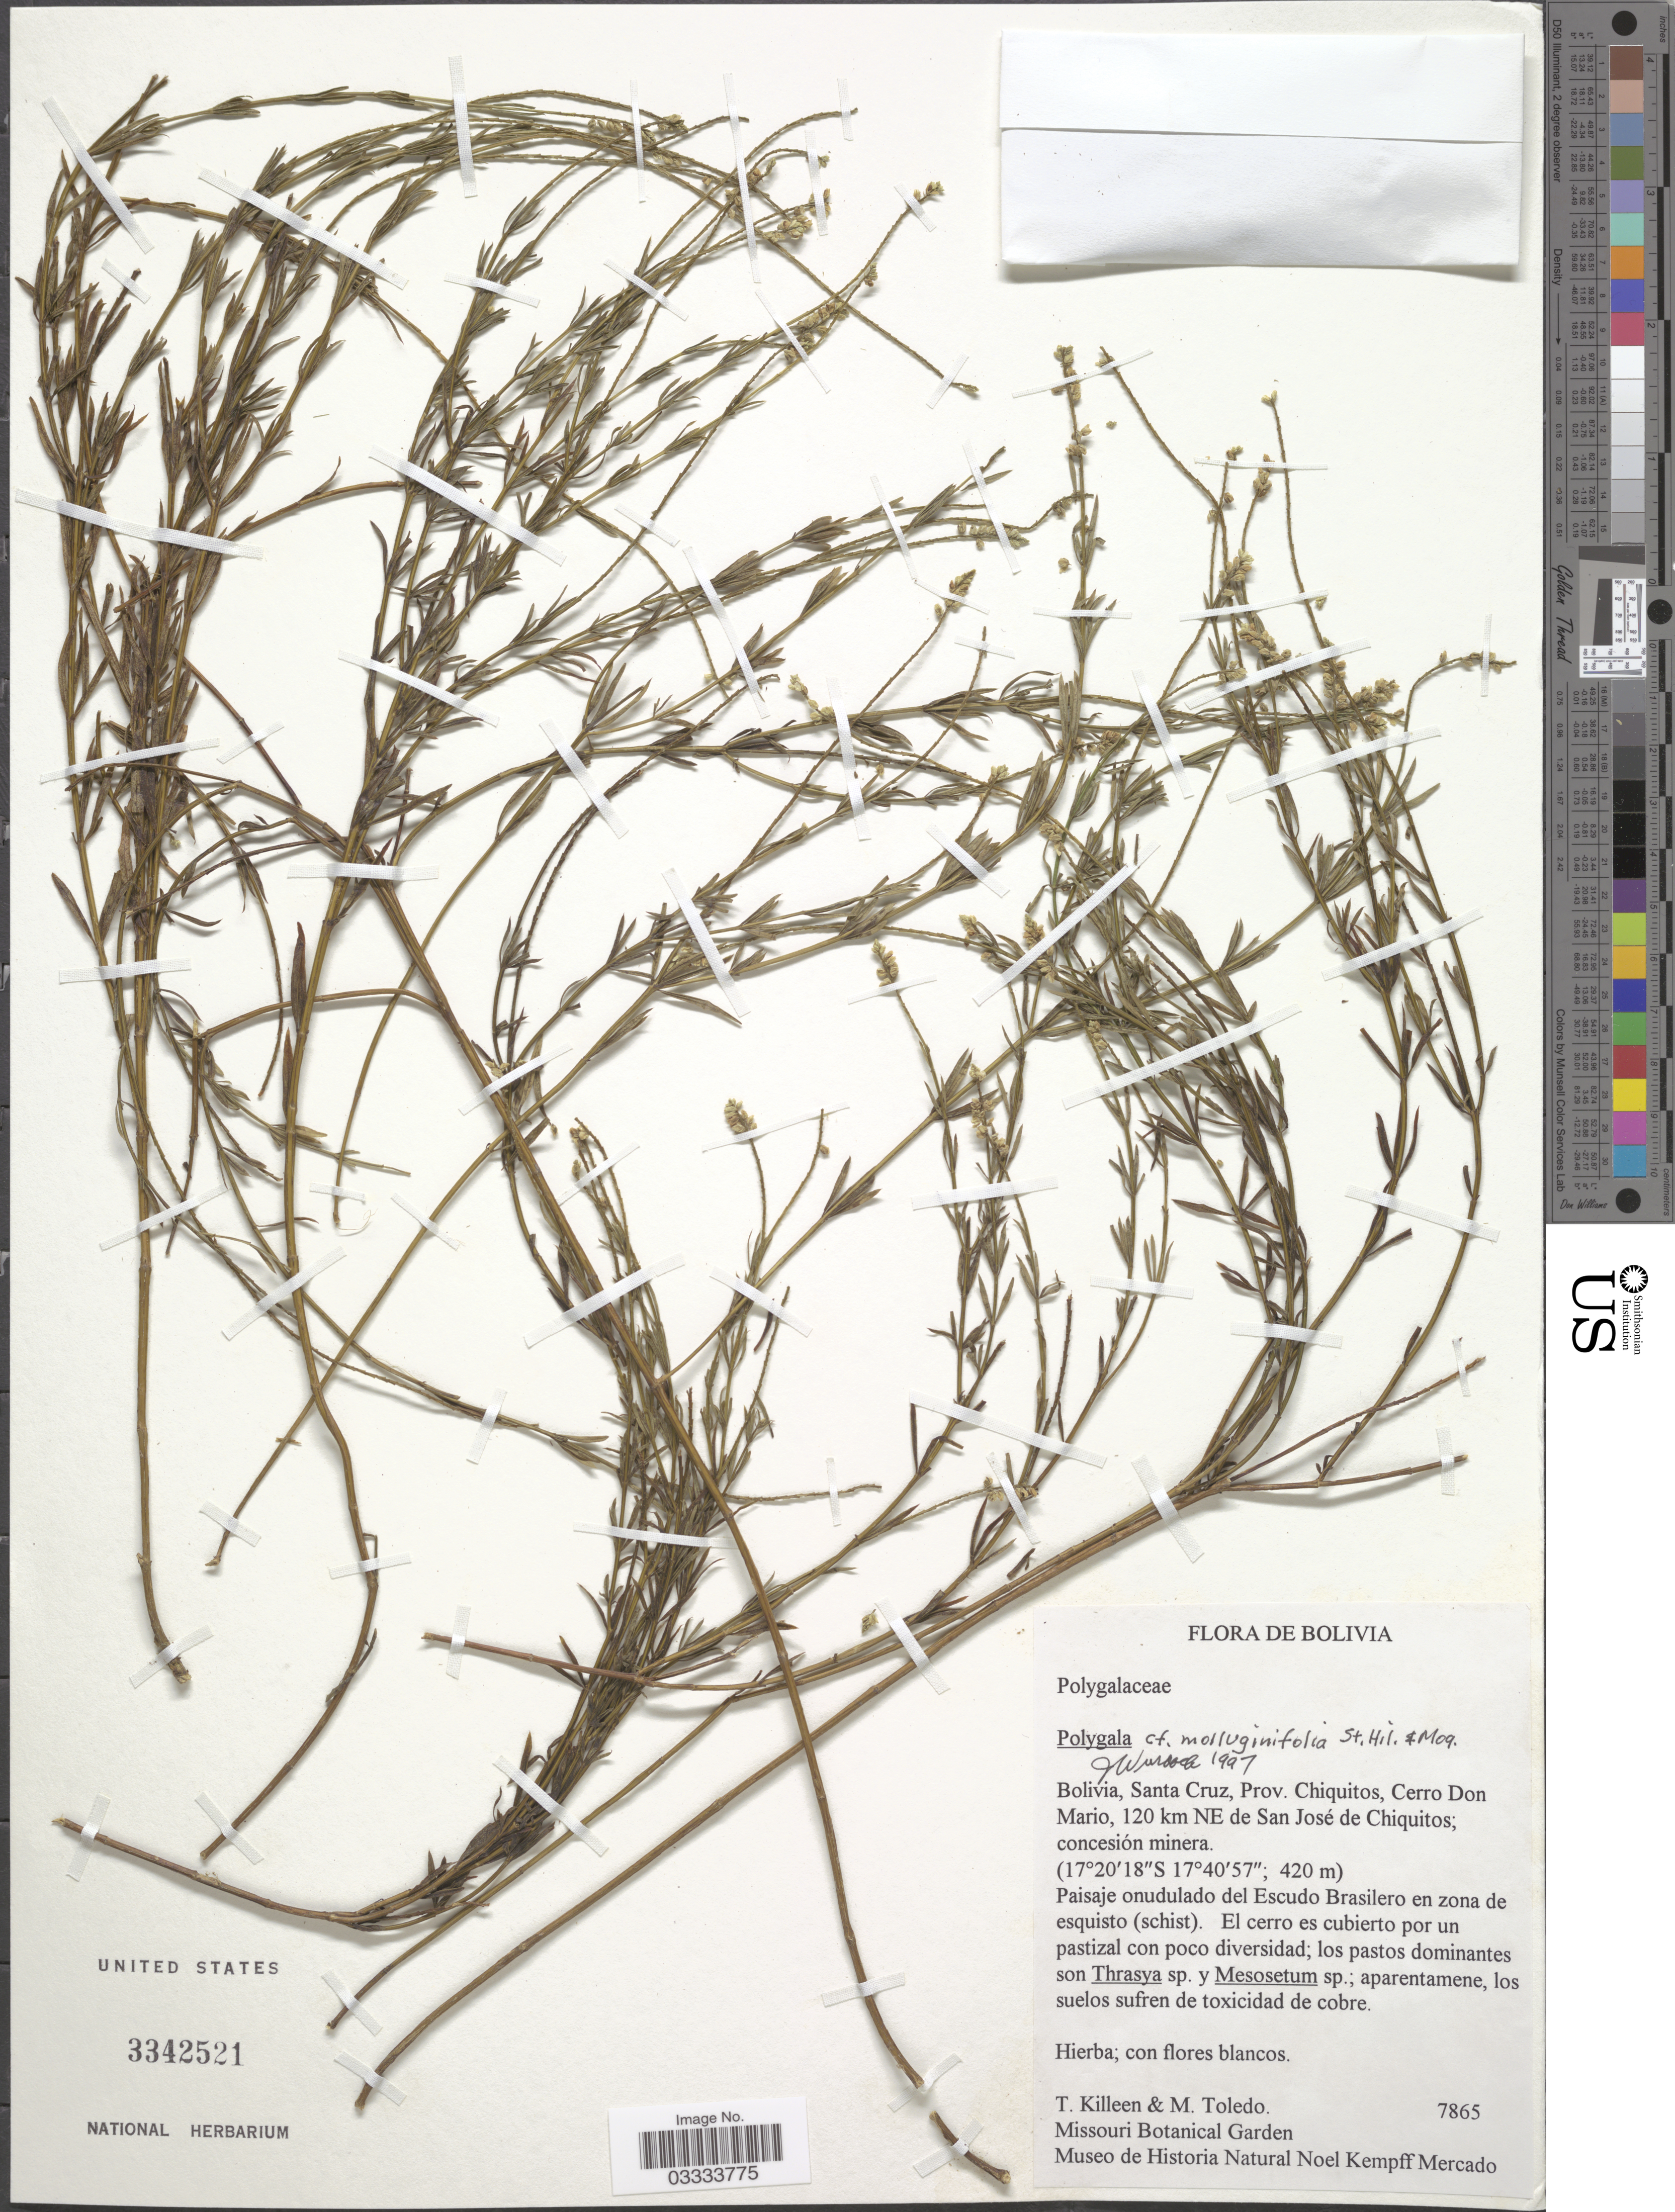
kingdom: Plantae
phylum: Tracheophyta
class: Magnoliopsida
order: Fabales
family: Polygalaceae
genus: Polygala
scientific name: Polygala molluginifolia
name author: A. St.-Hil. & Moq.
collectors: T. J. Killeen & M. Toledo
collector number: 7865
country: Bolivia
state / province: Santa Cruz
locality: Prov. Chiquitos, Cerro Don Mario, 120 km NE de San José de Chiquitos; concesión minera.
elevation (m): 420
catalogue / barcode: US 3342521